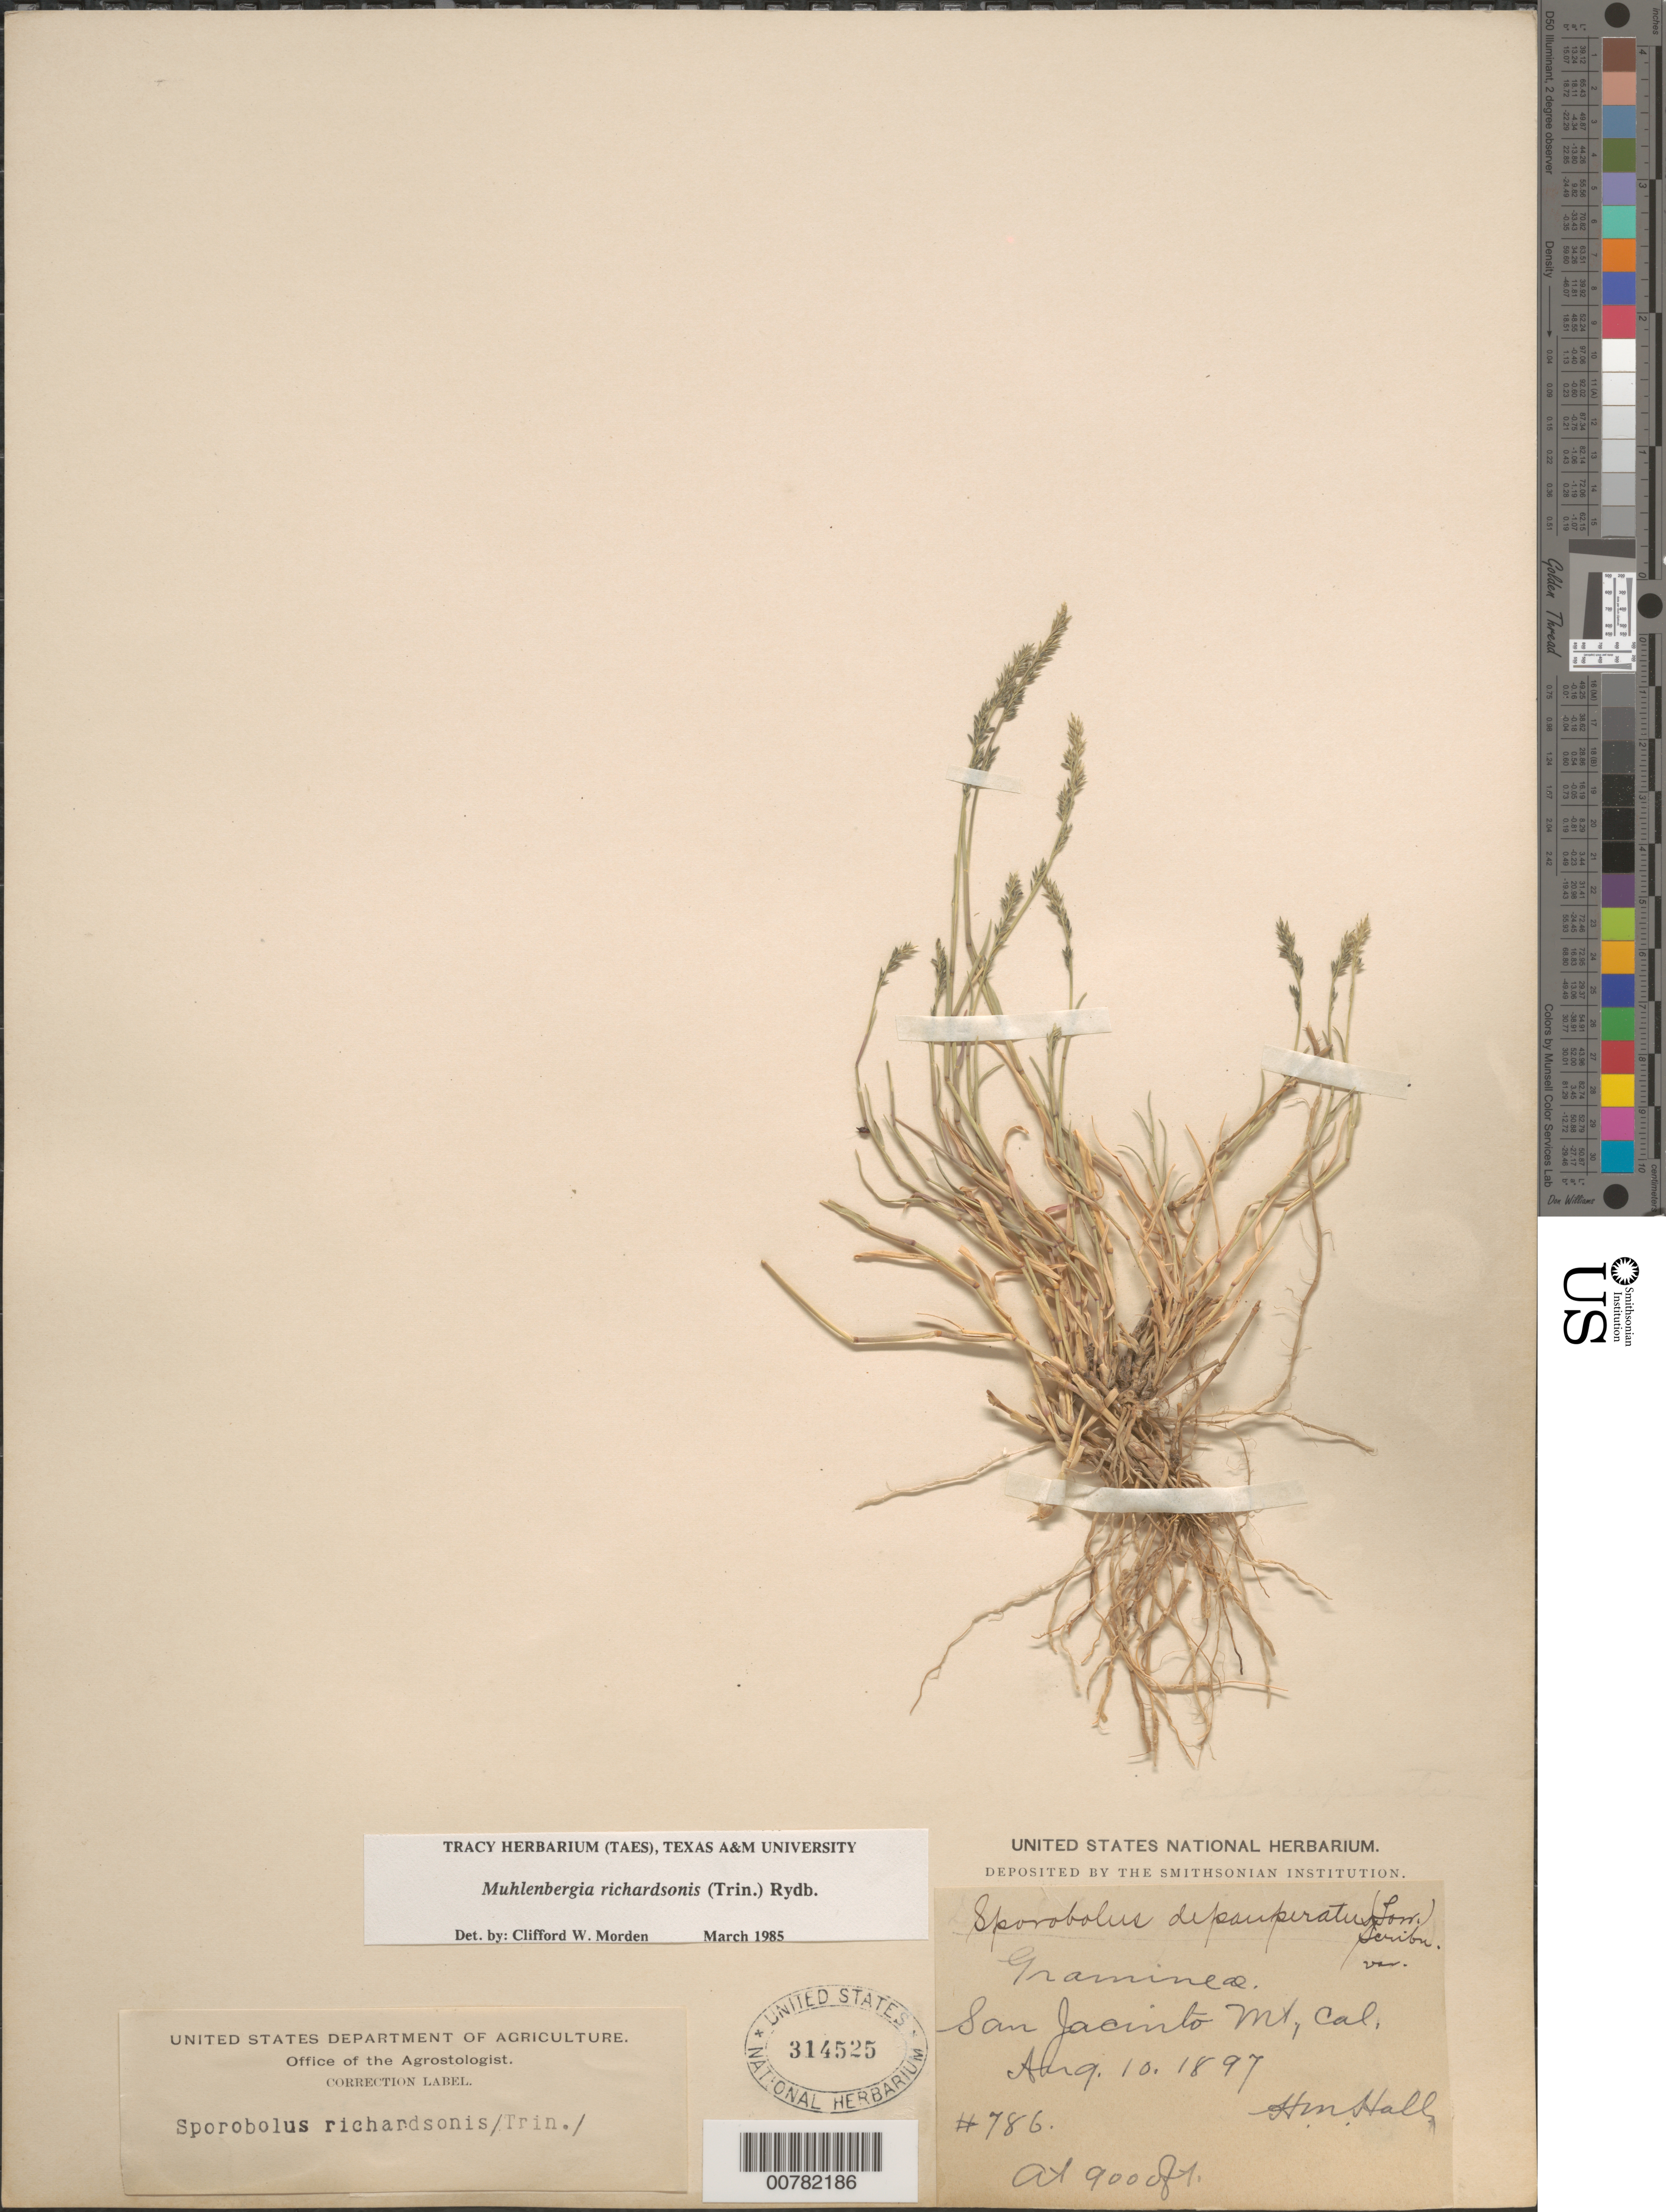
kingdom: Plantae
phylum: Tracheophyta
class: Liliopsida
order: Poales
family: Poaceae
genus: Muhlenbergia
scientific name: Muhlenbergia richardsonis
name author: (Trin.) Rydb.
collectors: H. M. Hall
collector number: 786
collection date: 1897-08-10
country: United States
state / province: California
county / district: Riverside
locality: San Jacinto Mt.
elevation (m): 2743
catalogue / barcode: US 314525